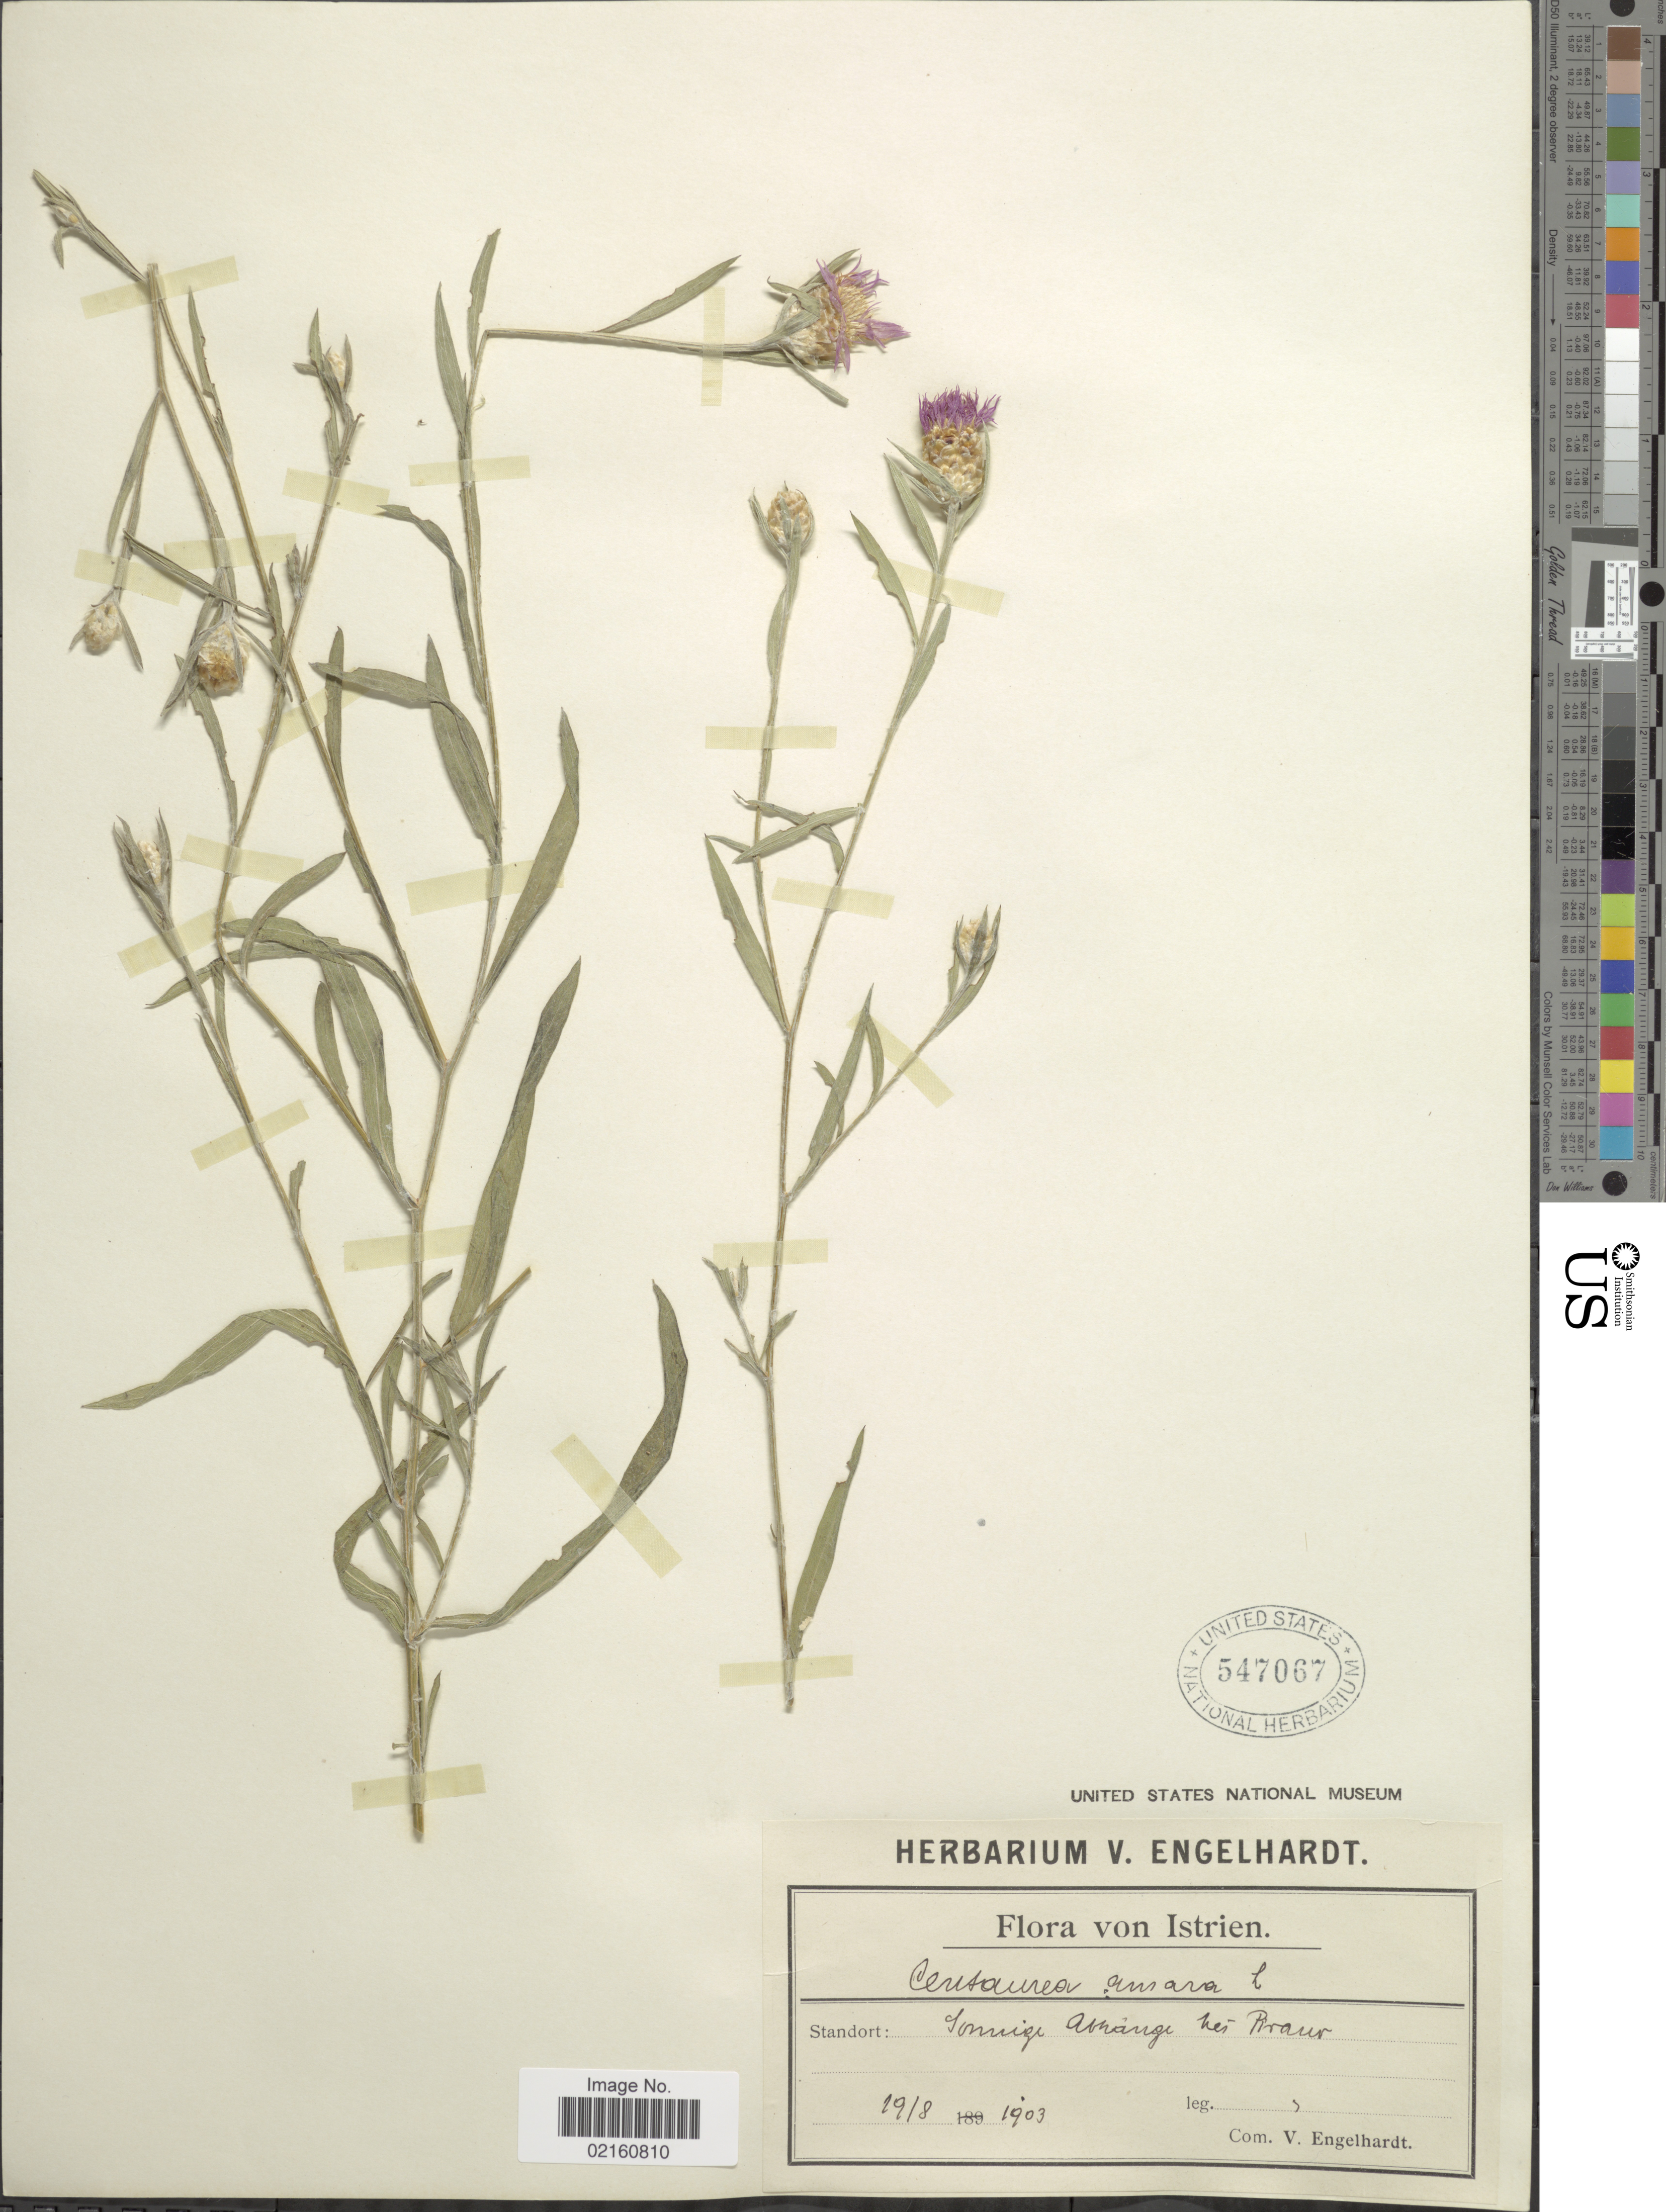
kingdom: Plantae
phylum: Tracheophyta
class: Magnoliopsida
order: Asterales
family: Asteraceae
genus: Centaurea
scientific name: Centaurea jacea subsp. gaudinii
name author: (Boiss. & Reut.) Gremli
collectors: ex herb. V. Engelhardt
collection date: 1903-08-19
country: Croatia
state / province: Istria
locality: Istrien, sonnige abhange des Braur [interpreted]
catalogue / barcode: US 547067